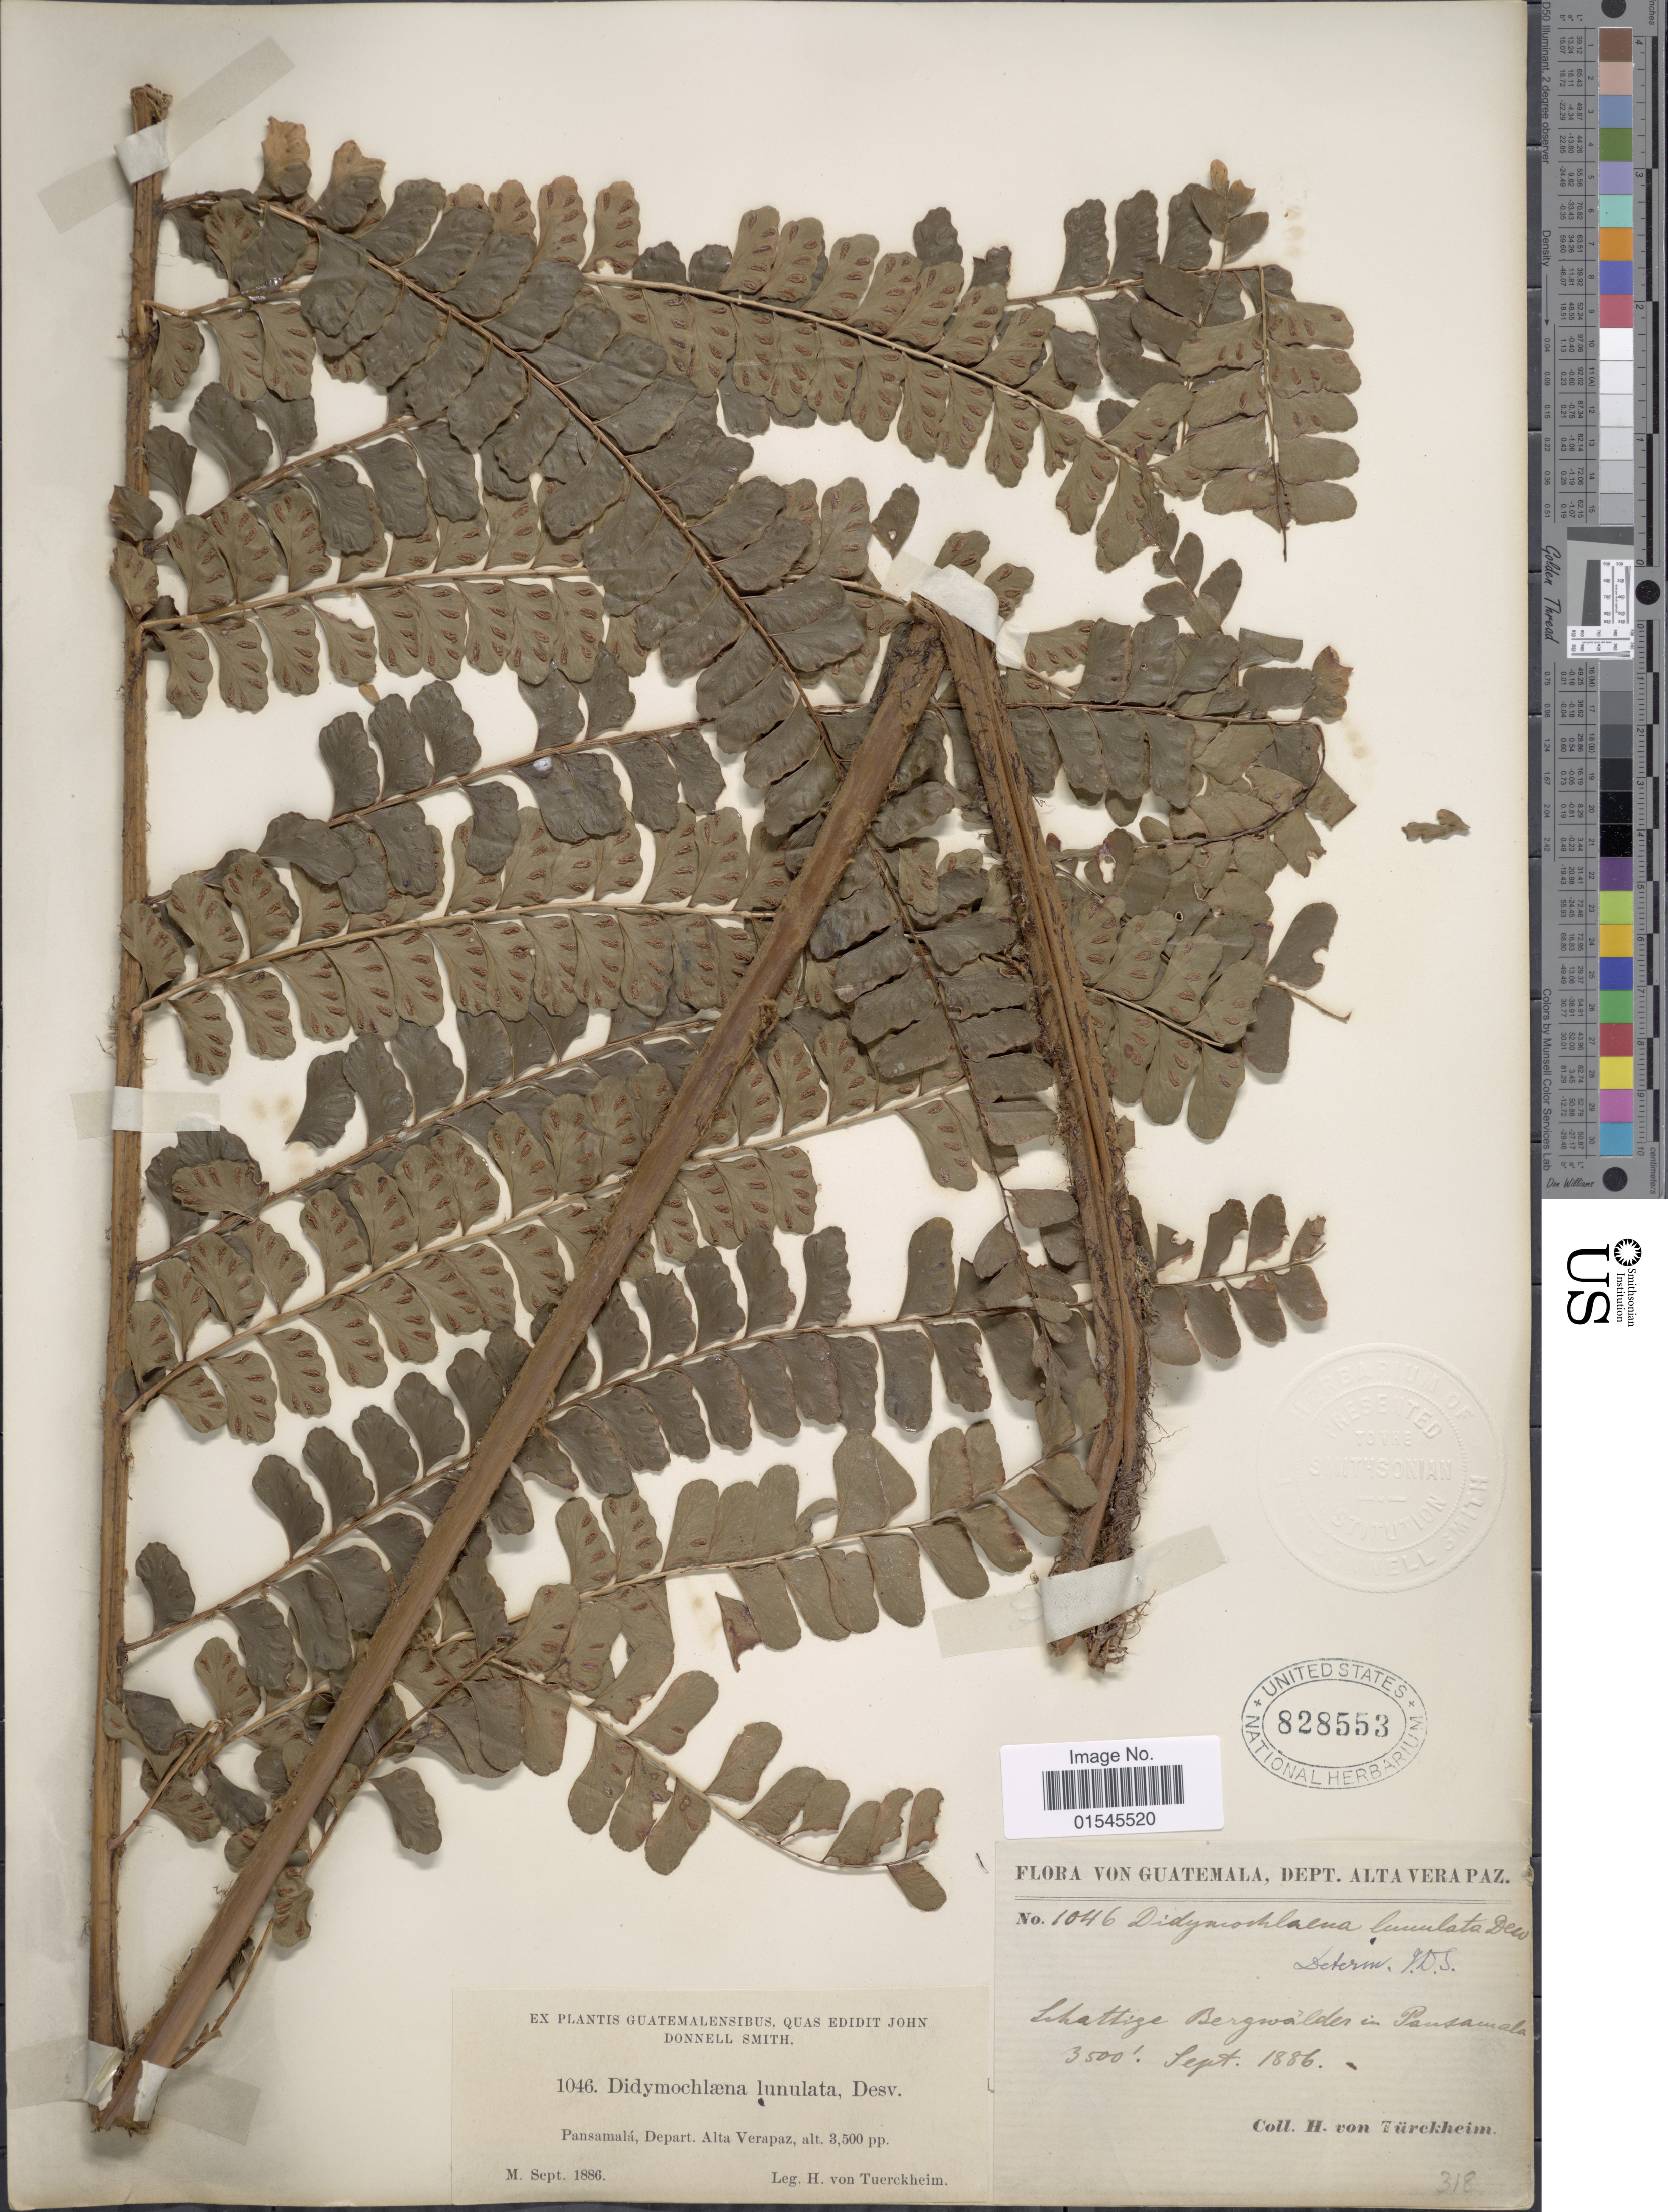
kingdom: Plantae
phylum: Tracheophyta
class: Polypodiopsida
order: Polypodiales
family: Didymochlaenaceae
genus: Didymochlaena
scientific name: Didymochlaena truncatula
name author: (Sw.) J. Sm.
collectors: H. von Tuerckheim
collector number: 1046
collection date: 1886-09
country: Guatemala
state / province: Alta Verapaz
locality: Pansamala, depart. Alta Verapaz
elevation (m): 107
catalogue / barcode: US 828553